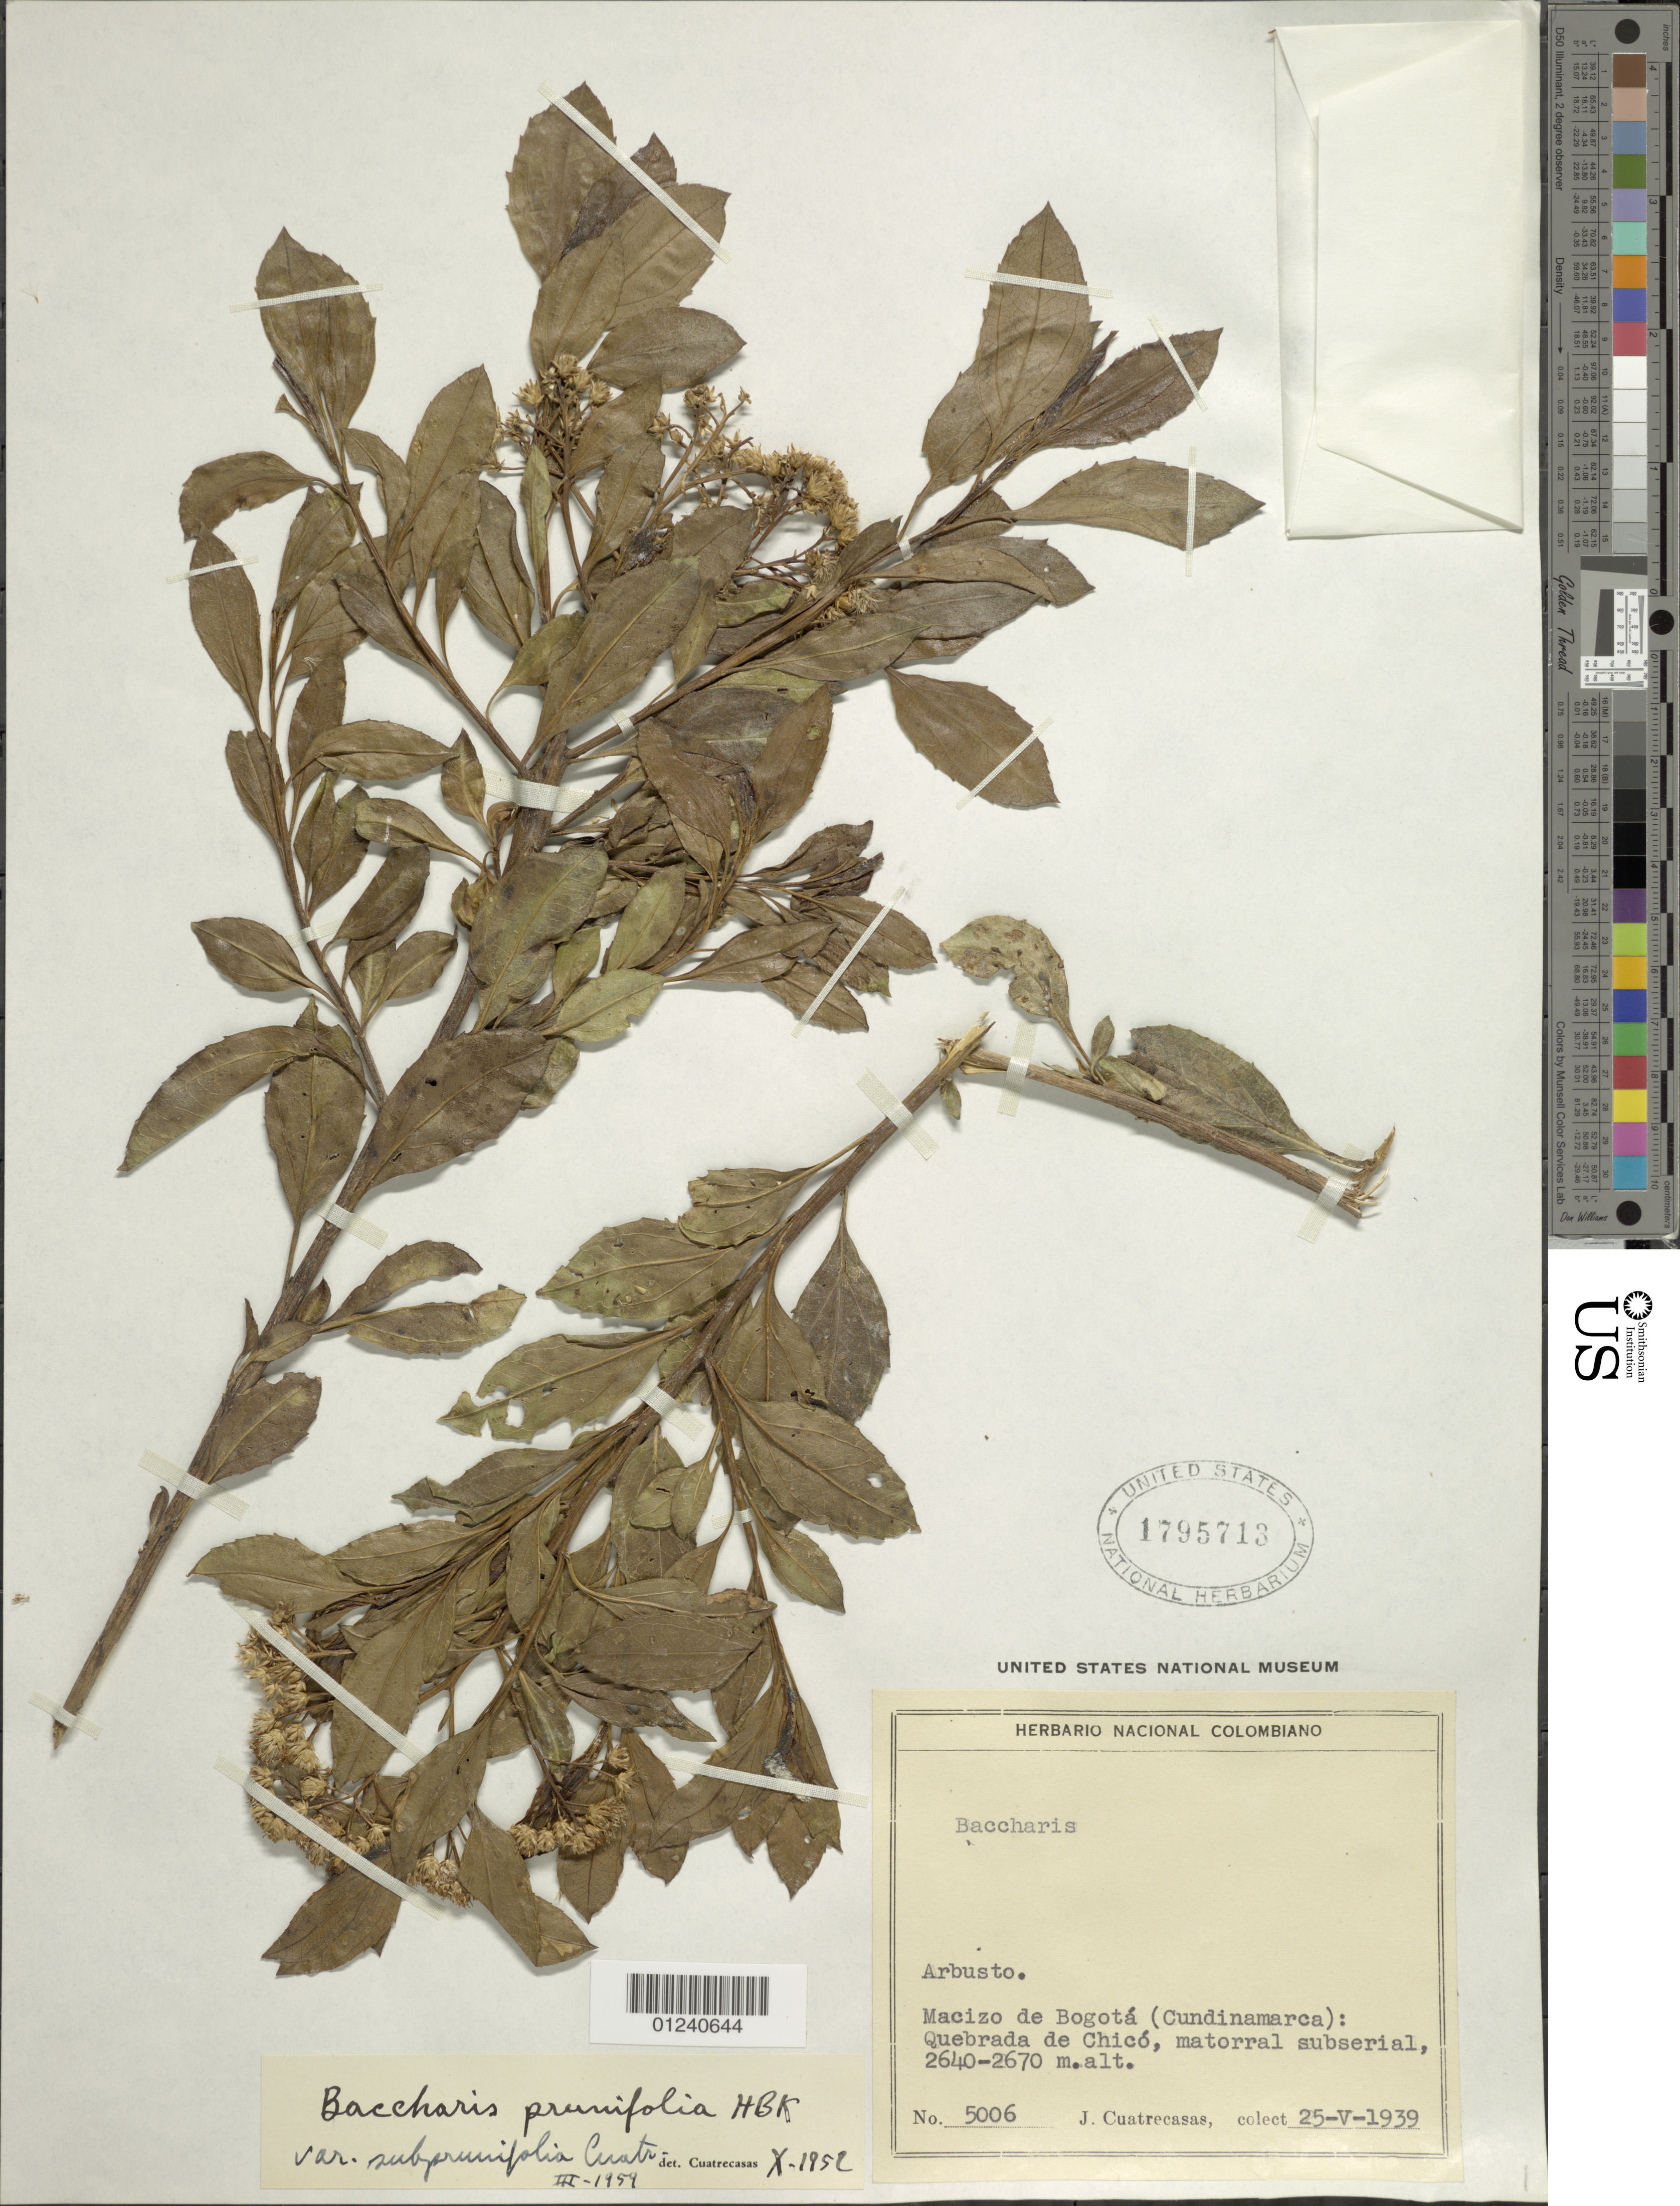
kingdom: Plantae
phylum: Tracheophyta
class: Magnoliopsida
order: Asterales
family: Asteraceae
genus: Baccharis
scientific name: Baccharis prunifolia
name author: Kunth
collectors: J. Cuatrecasas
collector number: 5006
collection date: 1939-05-25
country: Colombia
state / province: Cundinamarca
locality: Macizo de Bogotá; Quebrada de Chicó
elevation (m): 2640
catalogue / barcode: US 1795713